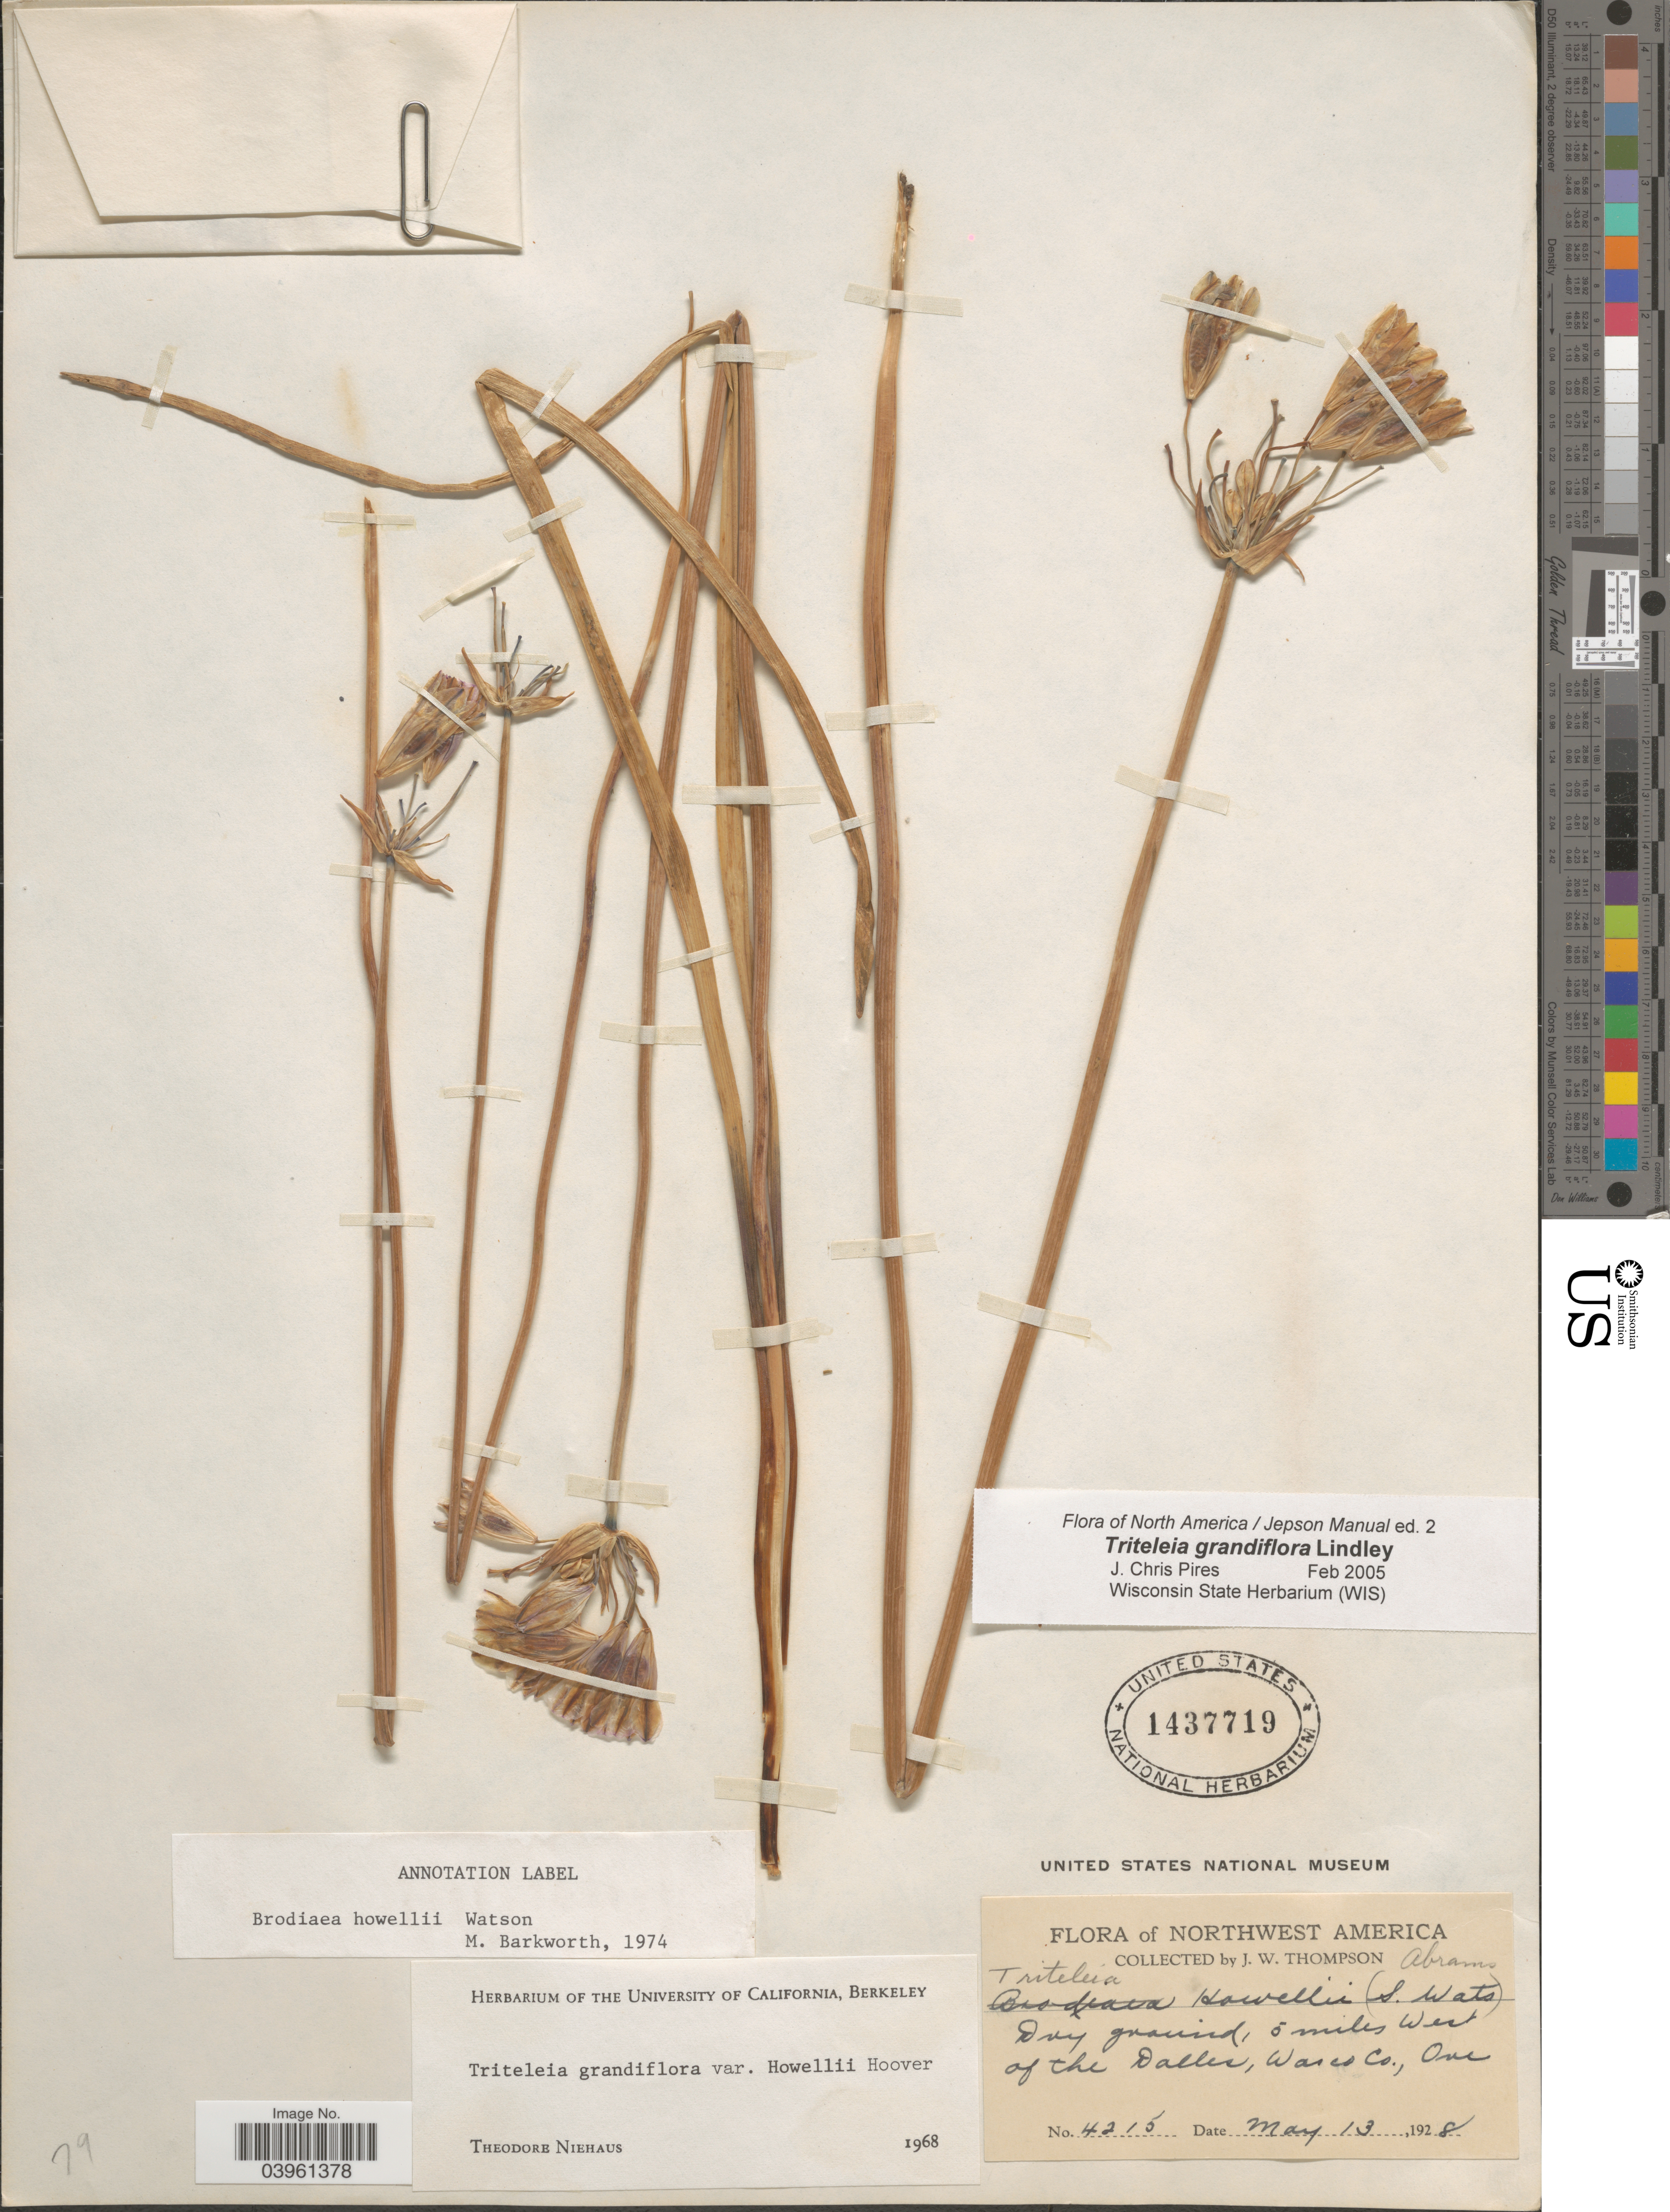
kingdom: Plantae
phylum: Tracheophyta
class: Liliopsida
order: Asparagales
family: Asparagaceae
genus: Triteleia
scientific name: Triteleia grandiflora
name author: Lindl.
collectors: J. Thompson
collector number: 4215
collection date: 1928-05-13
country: United States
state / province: Oregon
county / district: Wasco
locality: Northwest America. 5 miles West of the Dalles, Wasco Co.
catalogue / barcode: US 1437719